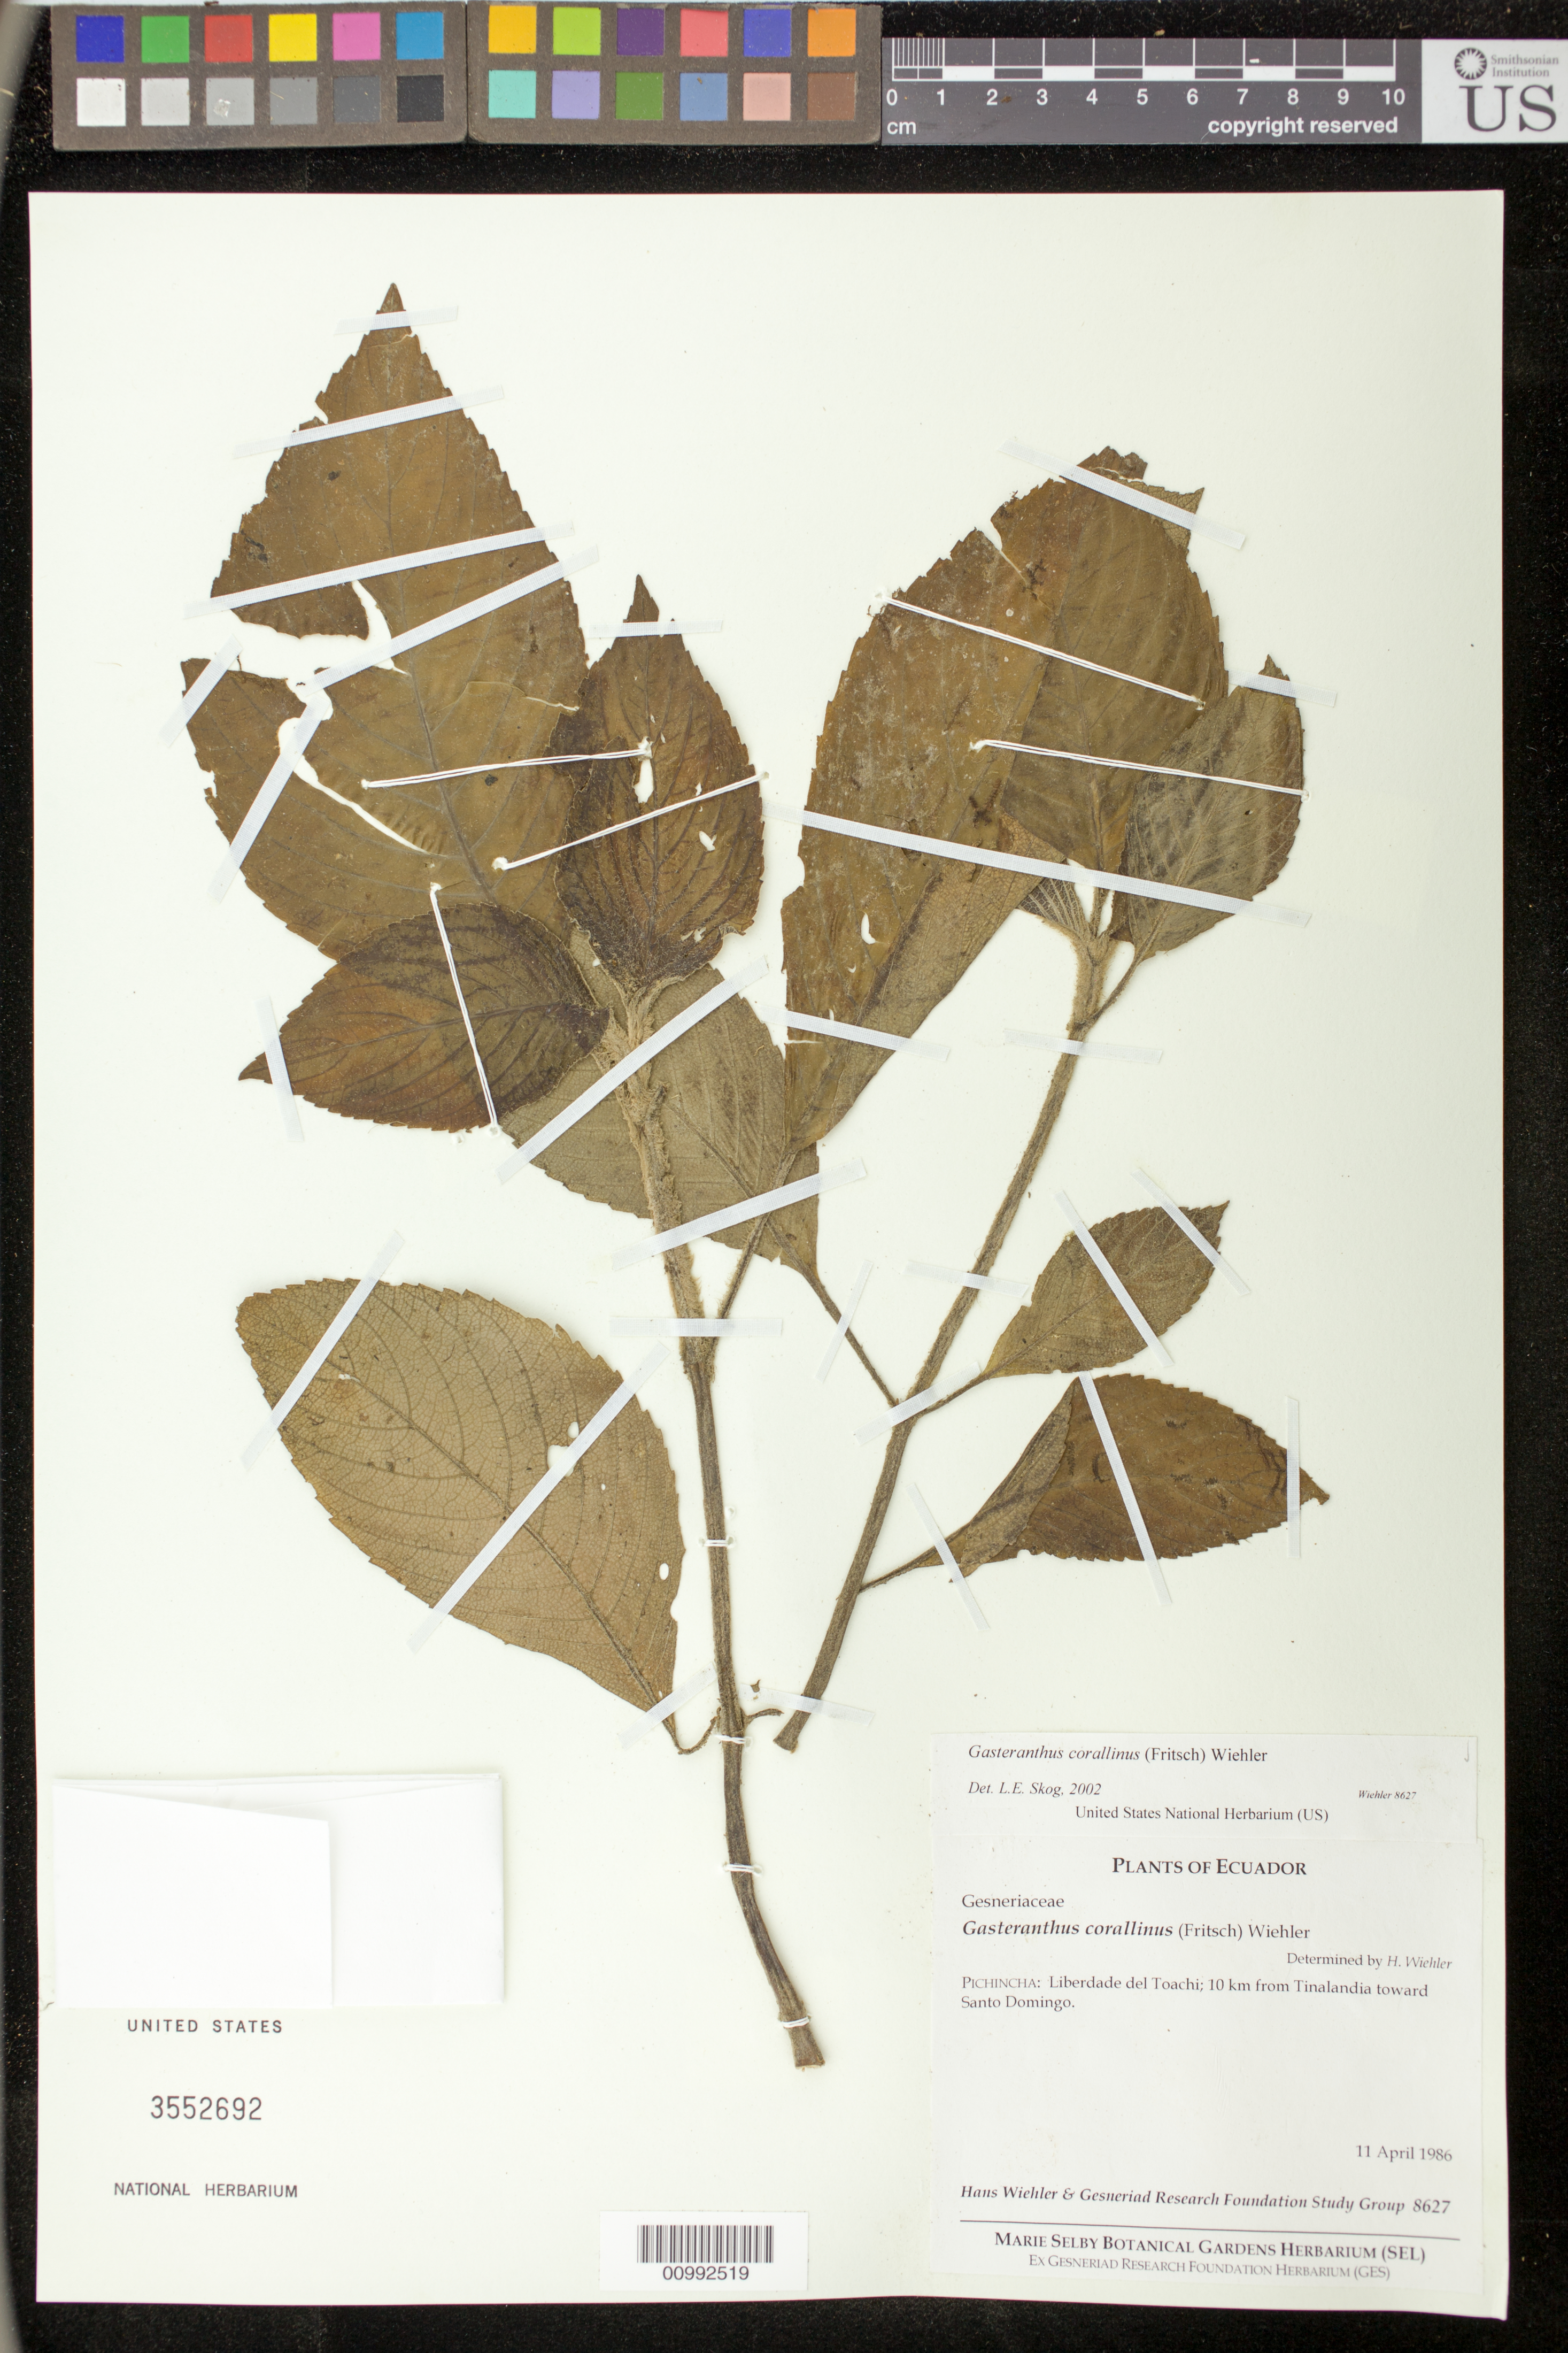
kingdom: Plantae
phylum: Tracheophyta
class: Magnoliopsida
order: Lamiales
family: Gesneriaceae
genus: Gasteranthus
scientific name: Gasteranthus corallinus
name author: (Fritsch) Wiehler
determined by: Skog, Laurence E.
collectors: H. J. Wiehler & GRF Study Group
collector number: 8627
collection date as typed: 11 Apr 1986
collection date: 1986-04-11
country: Ecuador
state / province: Pichincha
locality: Pichincha: Liberdade del Toachi; 10 km from Tinalandia toward Santo Domingo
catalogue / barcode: US 3552692